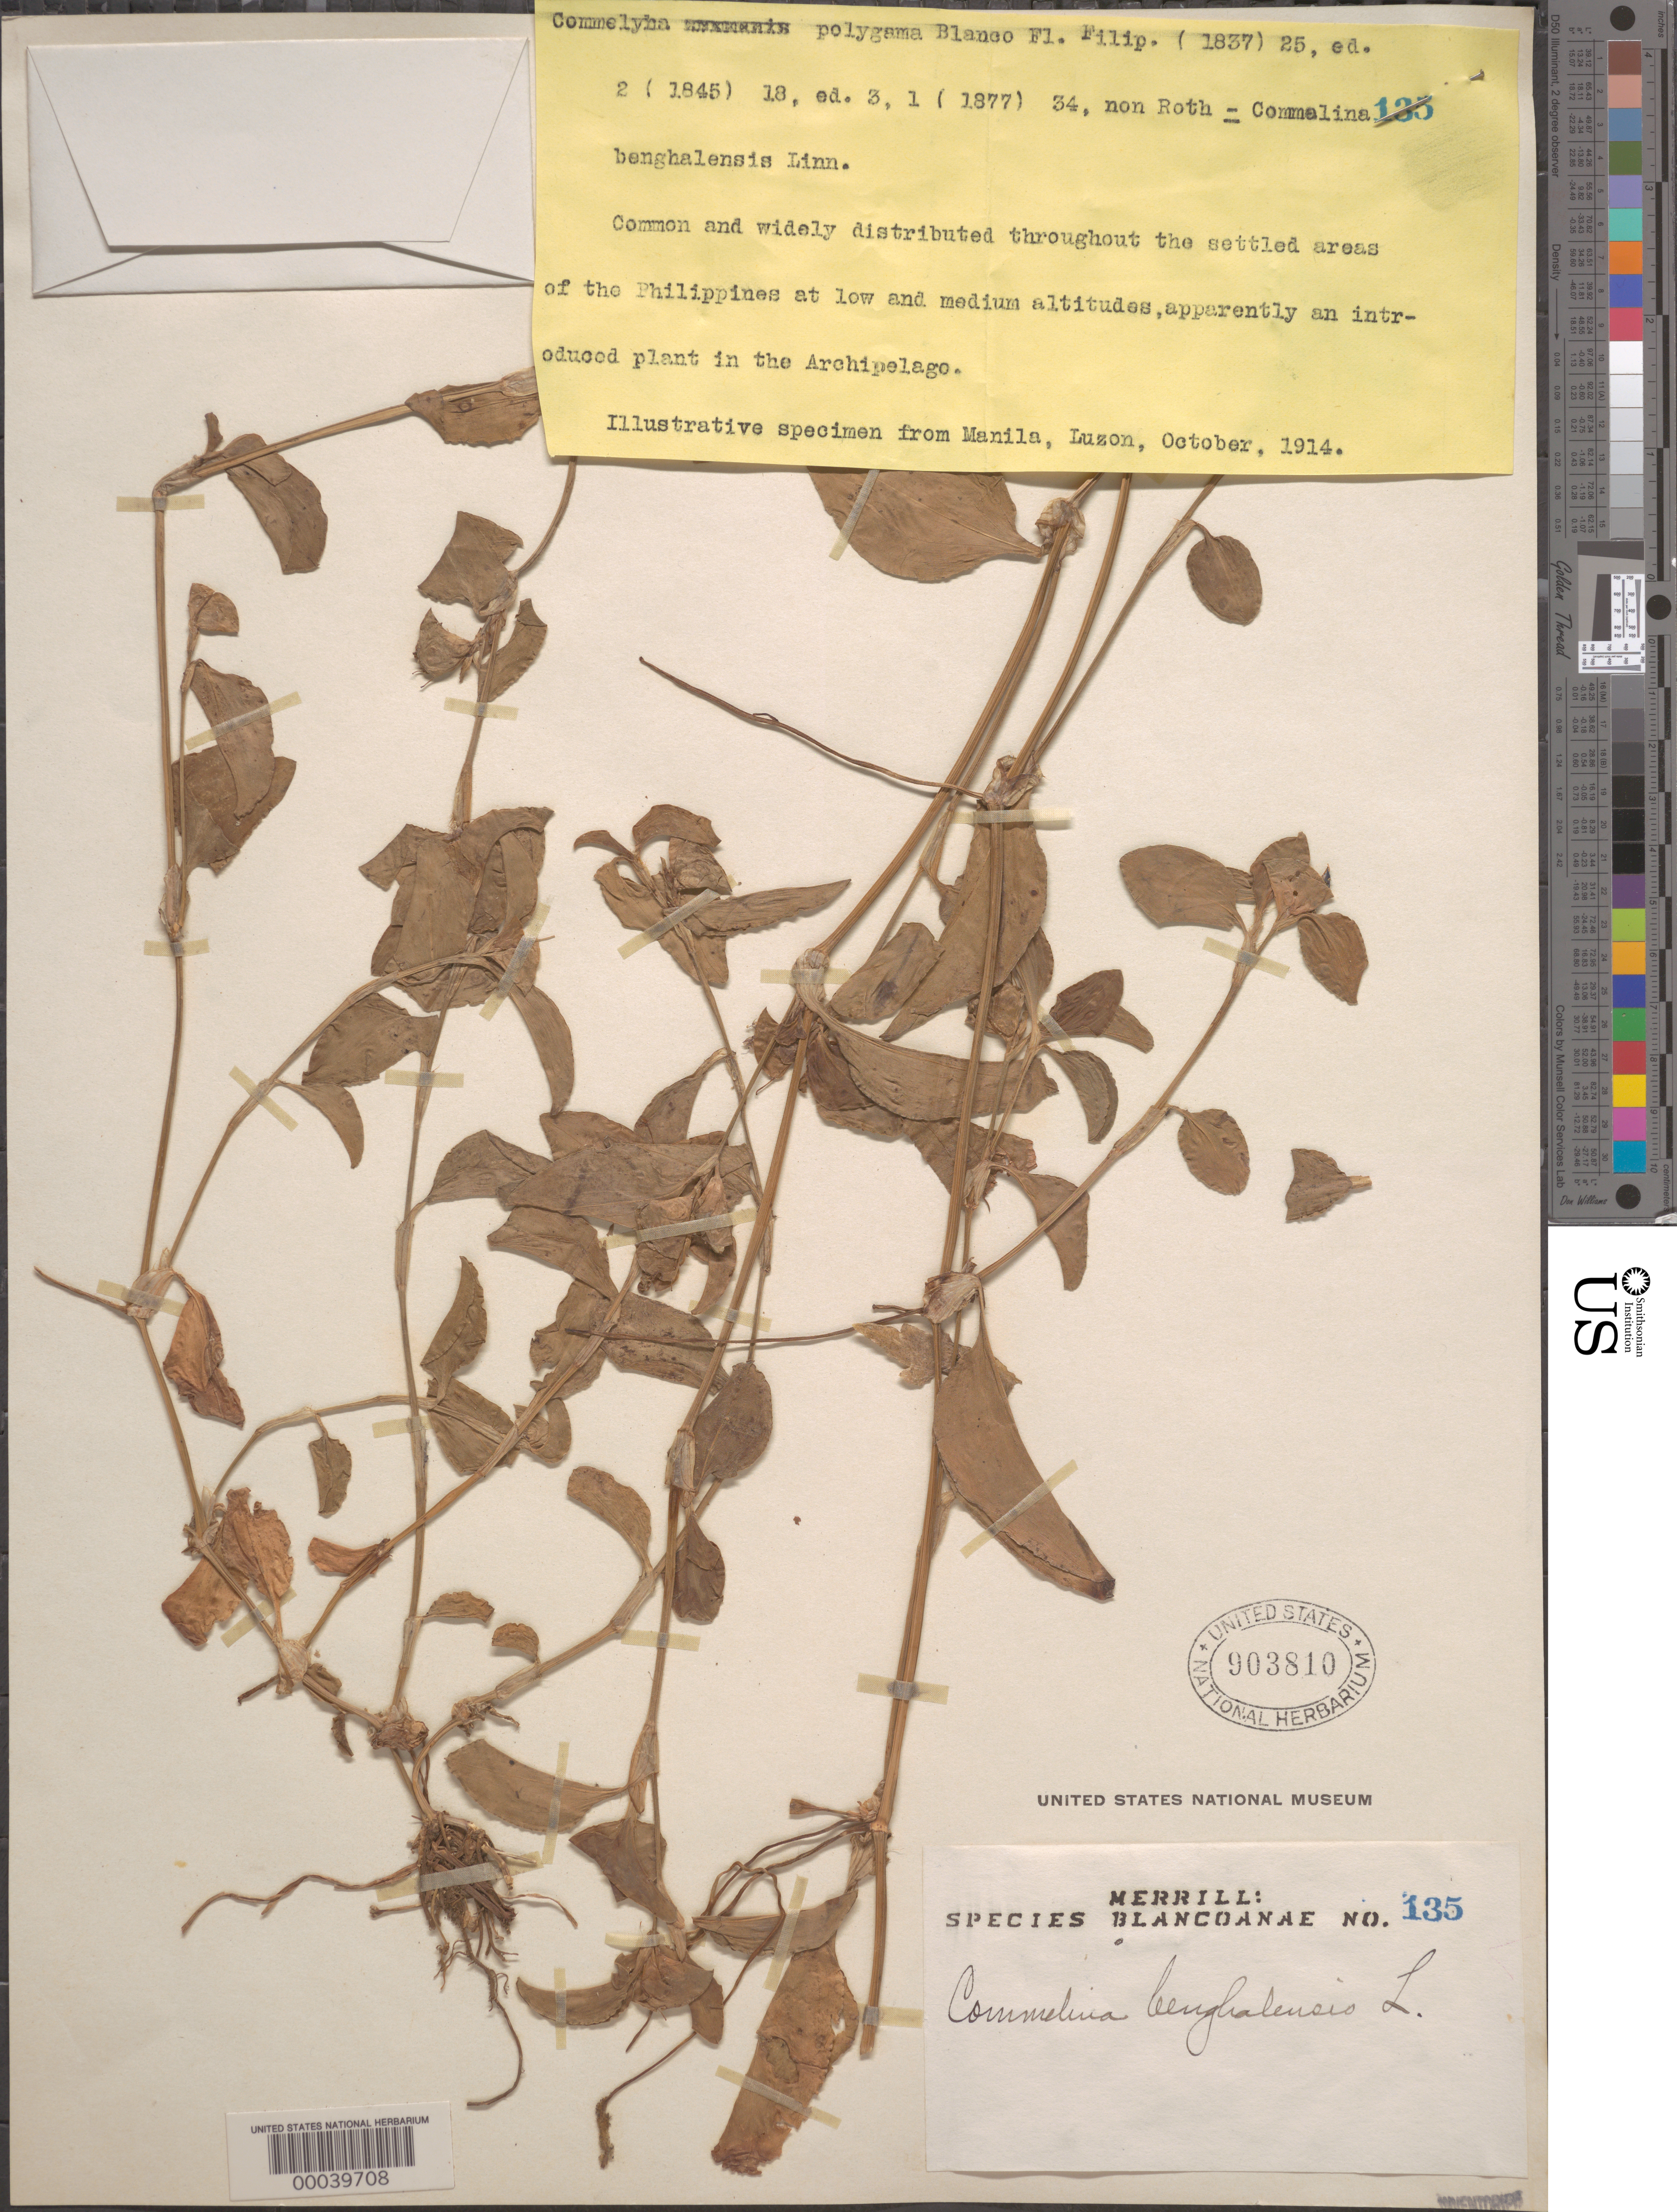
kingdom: Plantae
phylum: Tracheophyta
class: Liliopsida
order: Commelinales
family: Commelinaceae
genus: Commelina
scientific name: Commelina benghalensis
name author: L.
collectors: E. D. Merrill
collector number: Sp. Blancoan. 0135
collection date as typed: Oct 1914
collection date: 1914-10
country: Philippines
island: Luzon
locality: Manilla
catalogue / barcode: US 903810